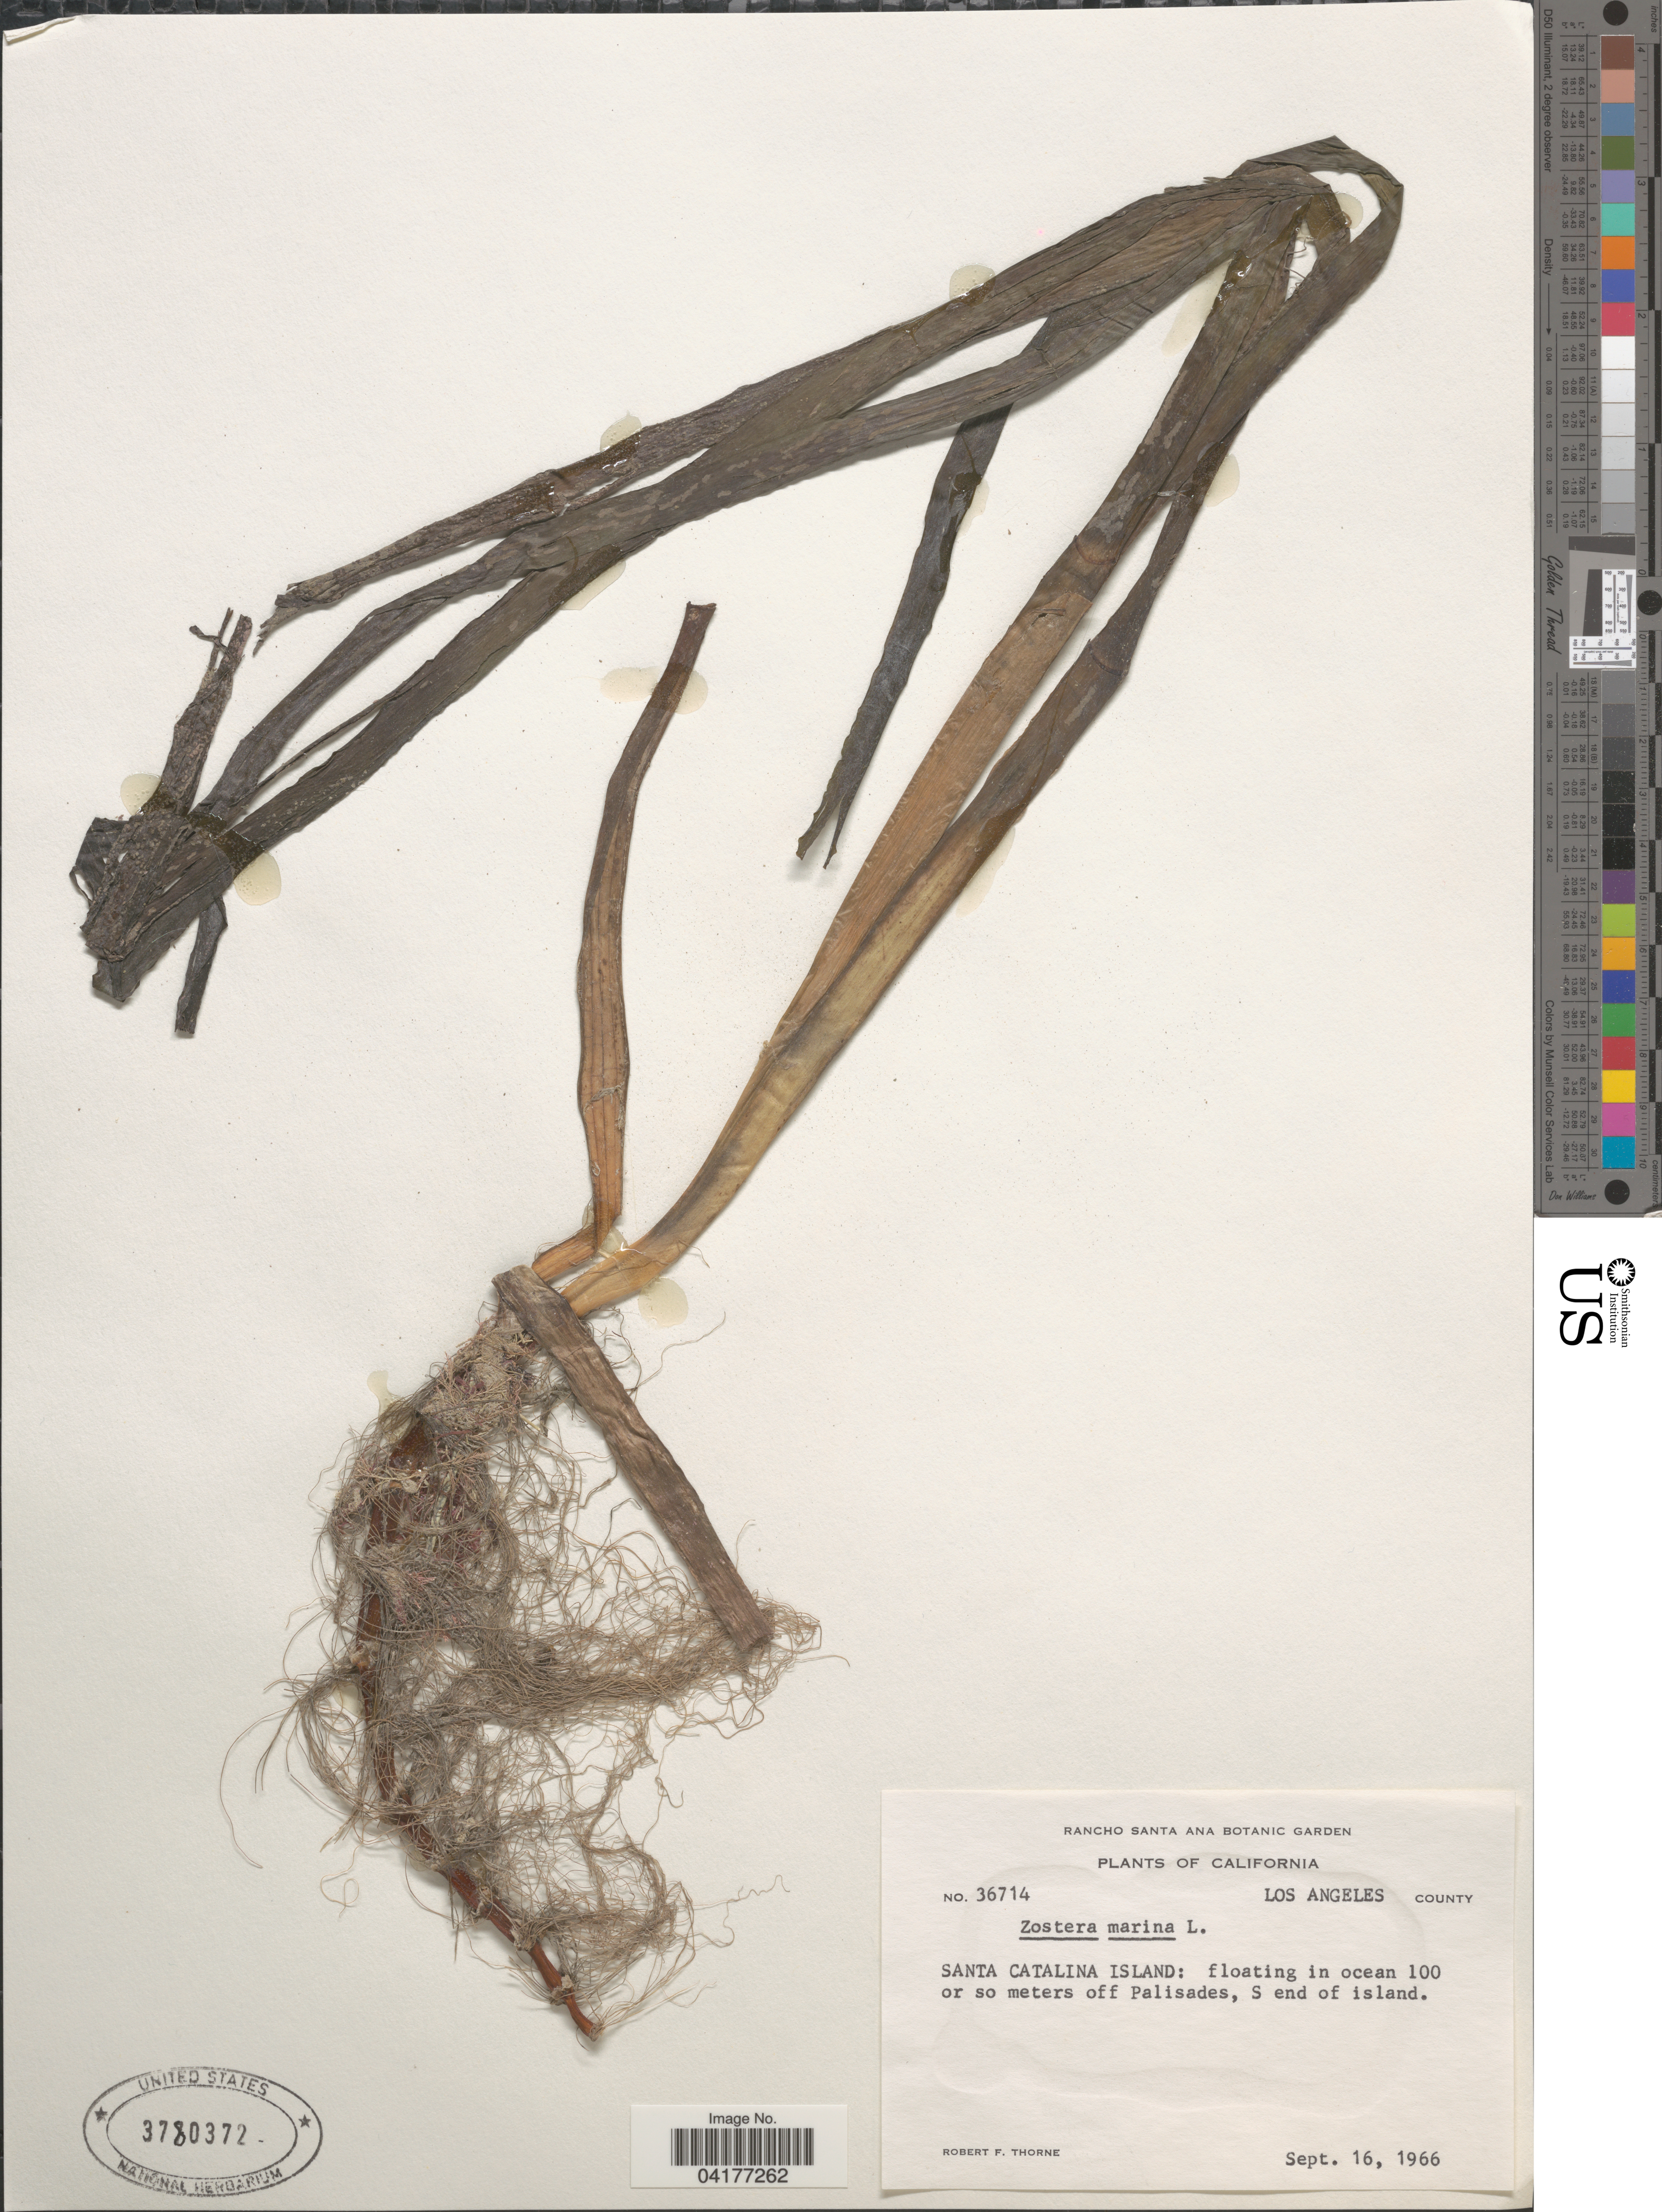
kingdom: Plantae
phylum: Tracheophyta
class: Liliopsida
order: Alismatales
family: Zosteraceae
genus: Zostera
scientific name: Zostera marina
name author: L.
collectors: R. F. Thorne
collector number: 36714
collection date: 1966-09-16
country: United States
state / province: California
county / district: Los Angeles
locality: Los Angeles County. Santa Catalina Island: floating in ocean 100 or so meters off Palisades, S end of island.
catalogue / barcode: US 3780372